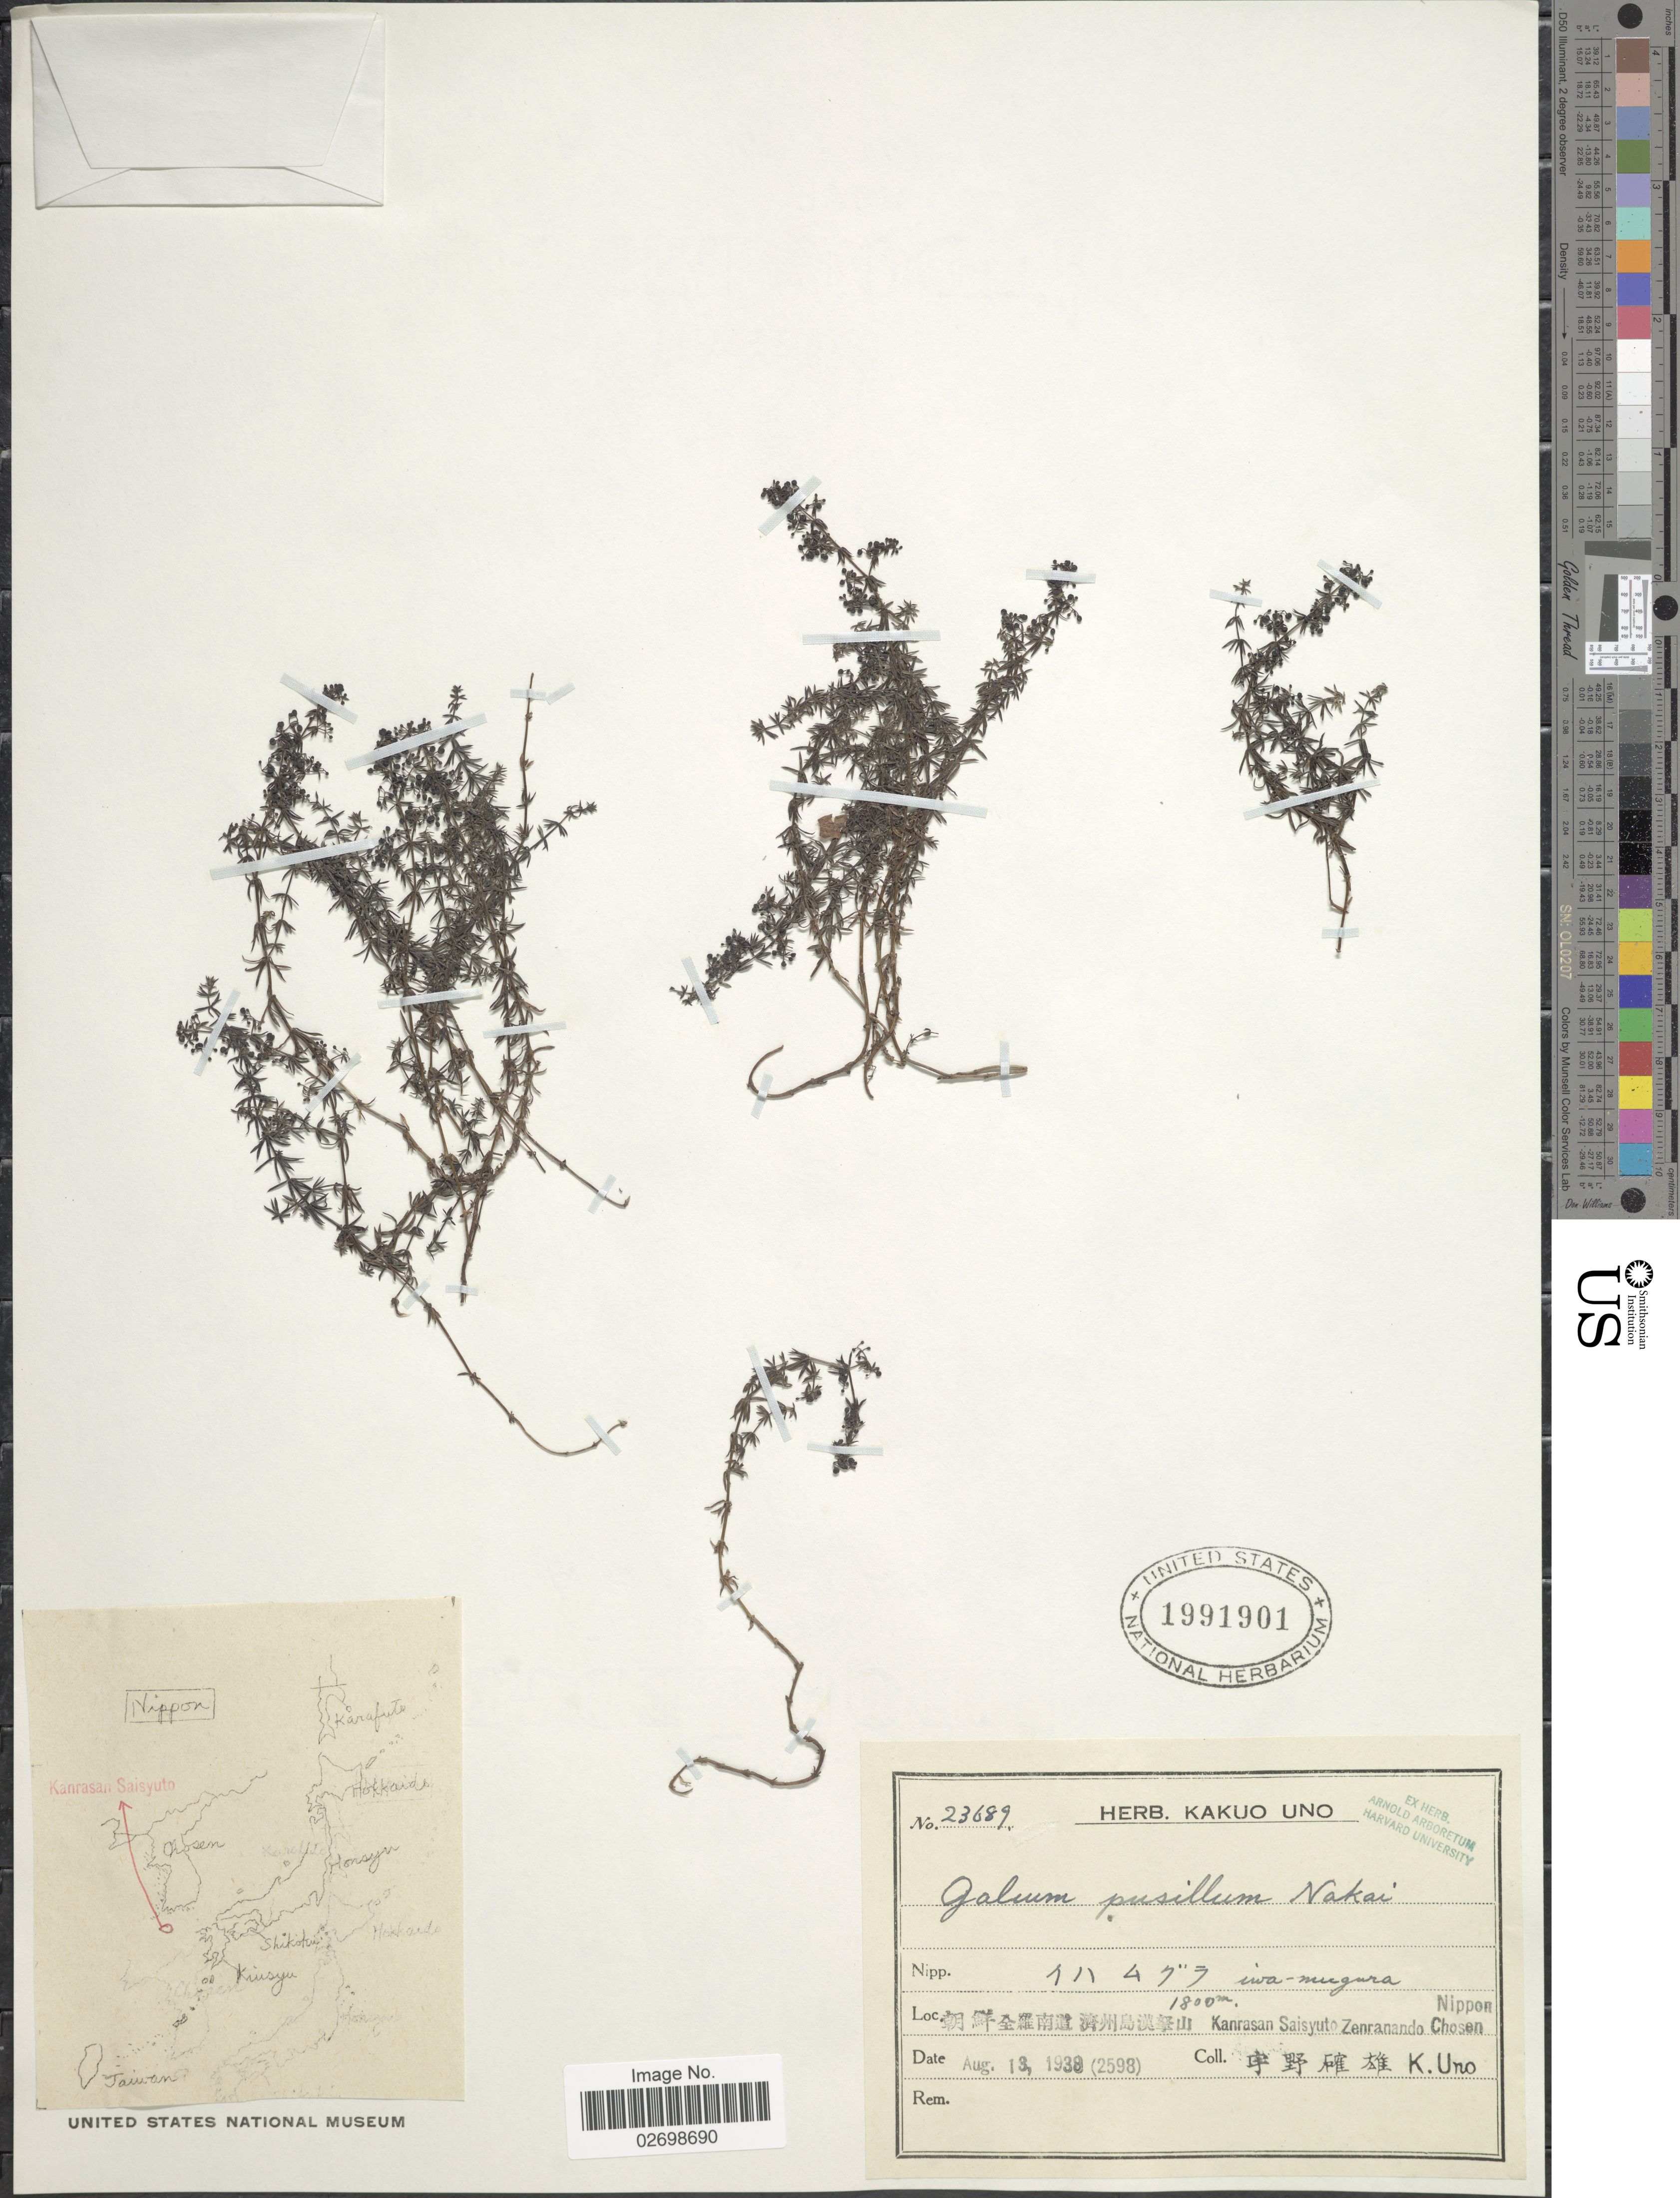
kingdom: Plantae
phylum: Tracheophyta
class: Magnoliopsida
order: Gentianales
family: Rubiaceae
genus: Galium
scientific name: Galium pusillum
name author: L.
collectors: K. Uno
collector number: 23689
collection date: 1938-08-13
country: Japan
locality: Kanrasan, Saisyuto, Zanranando, Chosen, Nippon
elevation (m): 1800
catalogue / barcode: US 1991901